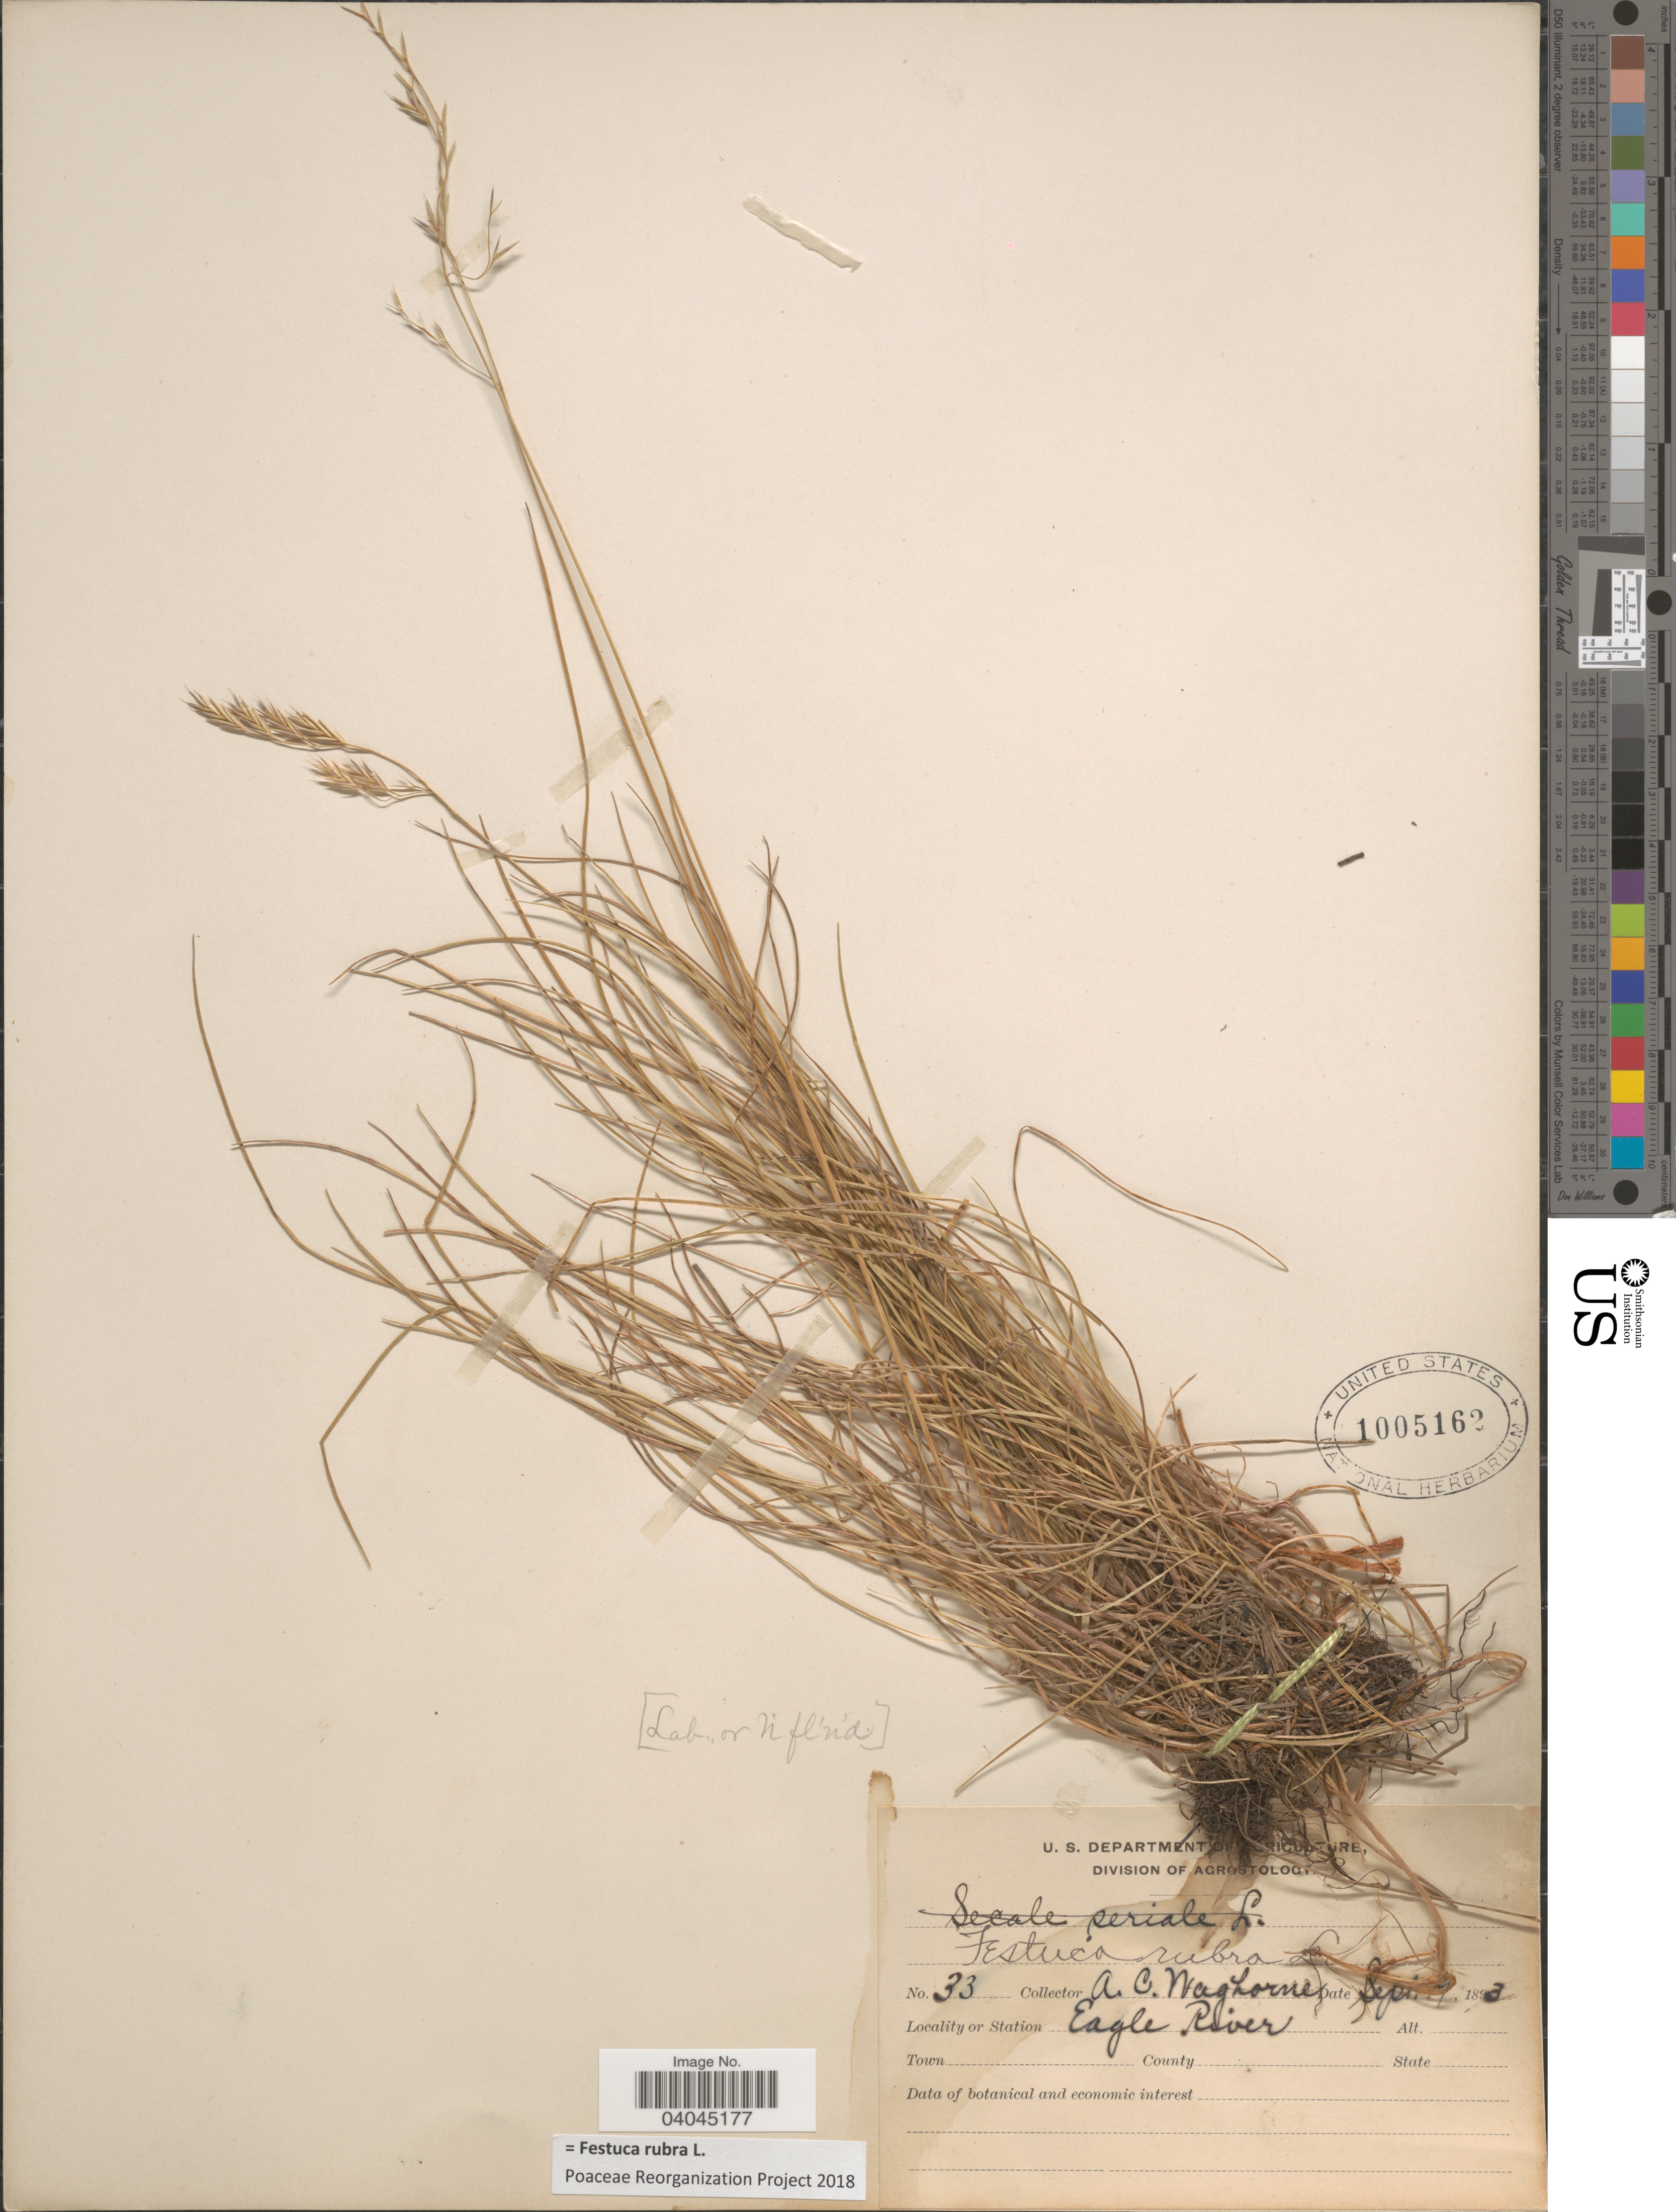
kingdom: Plantae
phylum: Tracheophyta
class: Liliopsida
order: Poales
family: Poaceae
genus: Festuca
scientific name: Festuca rubra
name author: L.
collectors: A. Waghorne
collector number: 33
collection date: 1893-09-19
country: Canada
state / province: Newfoundland and Labrador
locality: Lab. or Nfl'nd. Eagle River.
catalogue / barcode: US 1005162